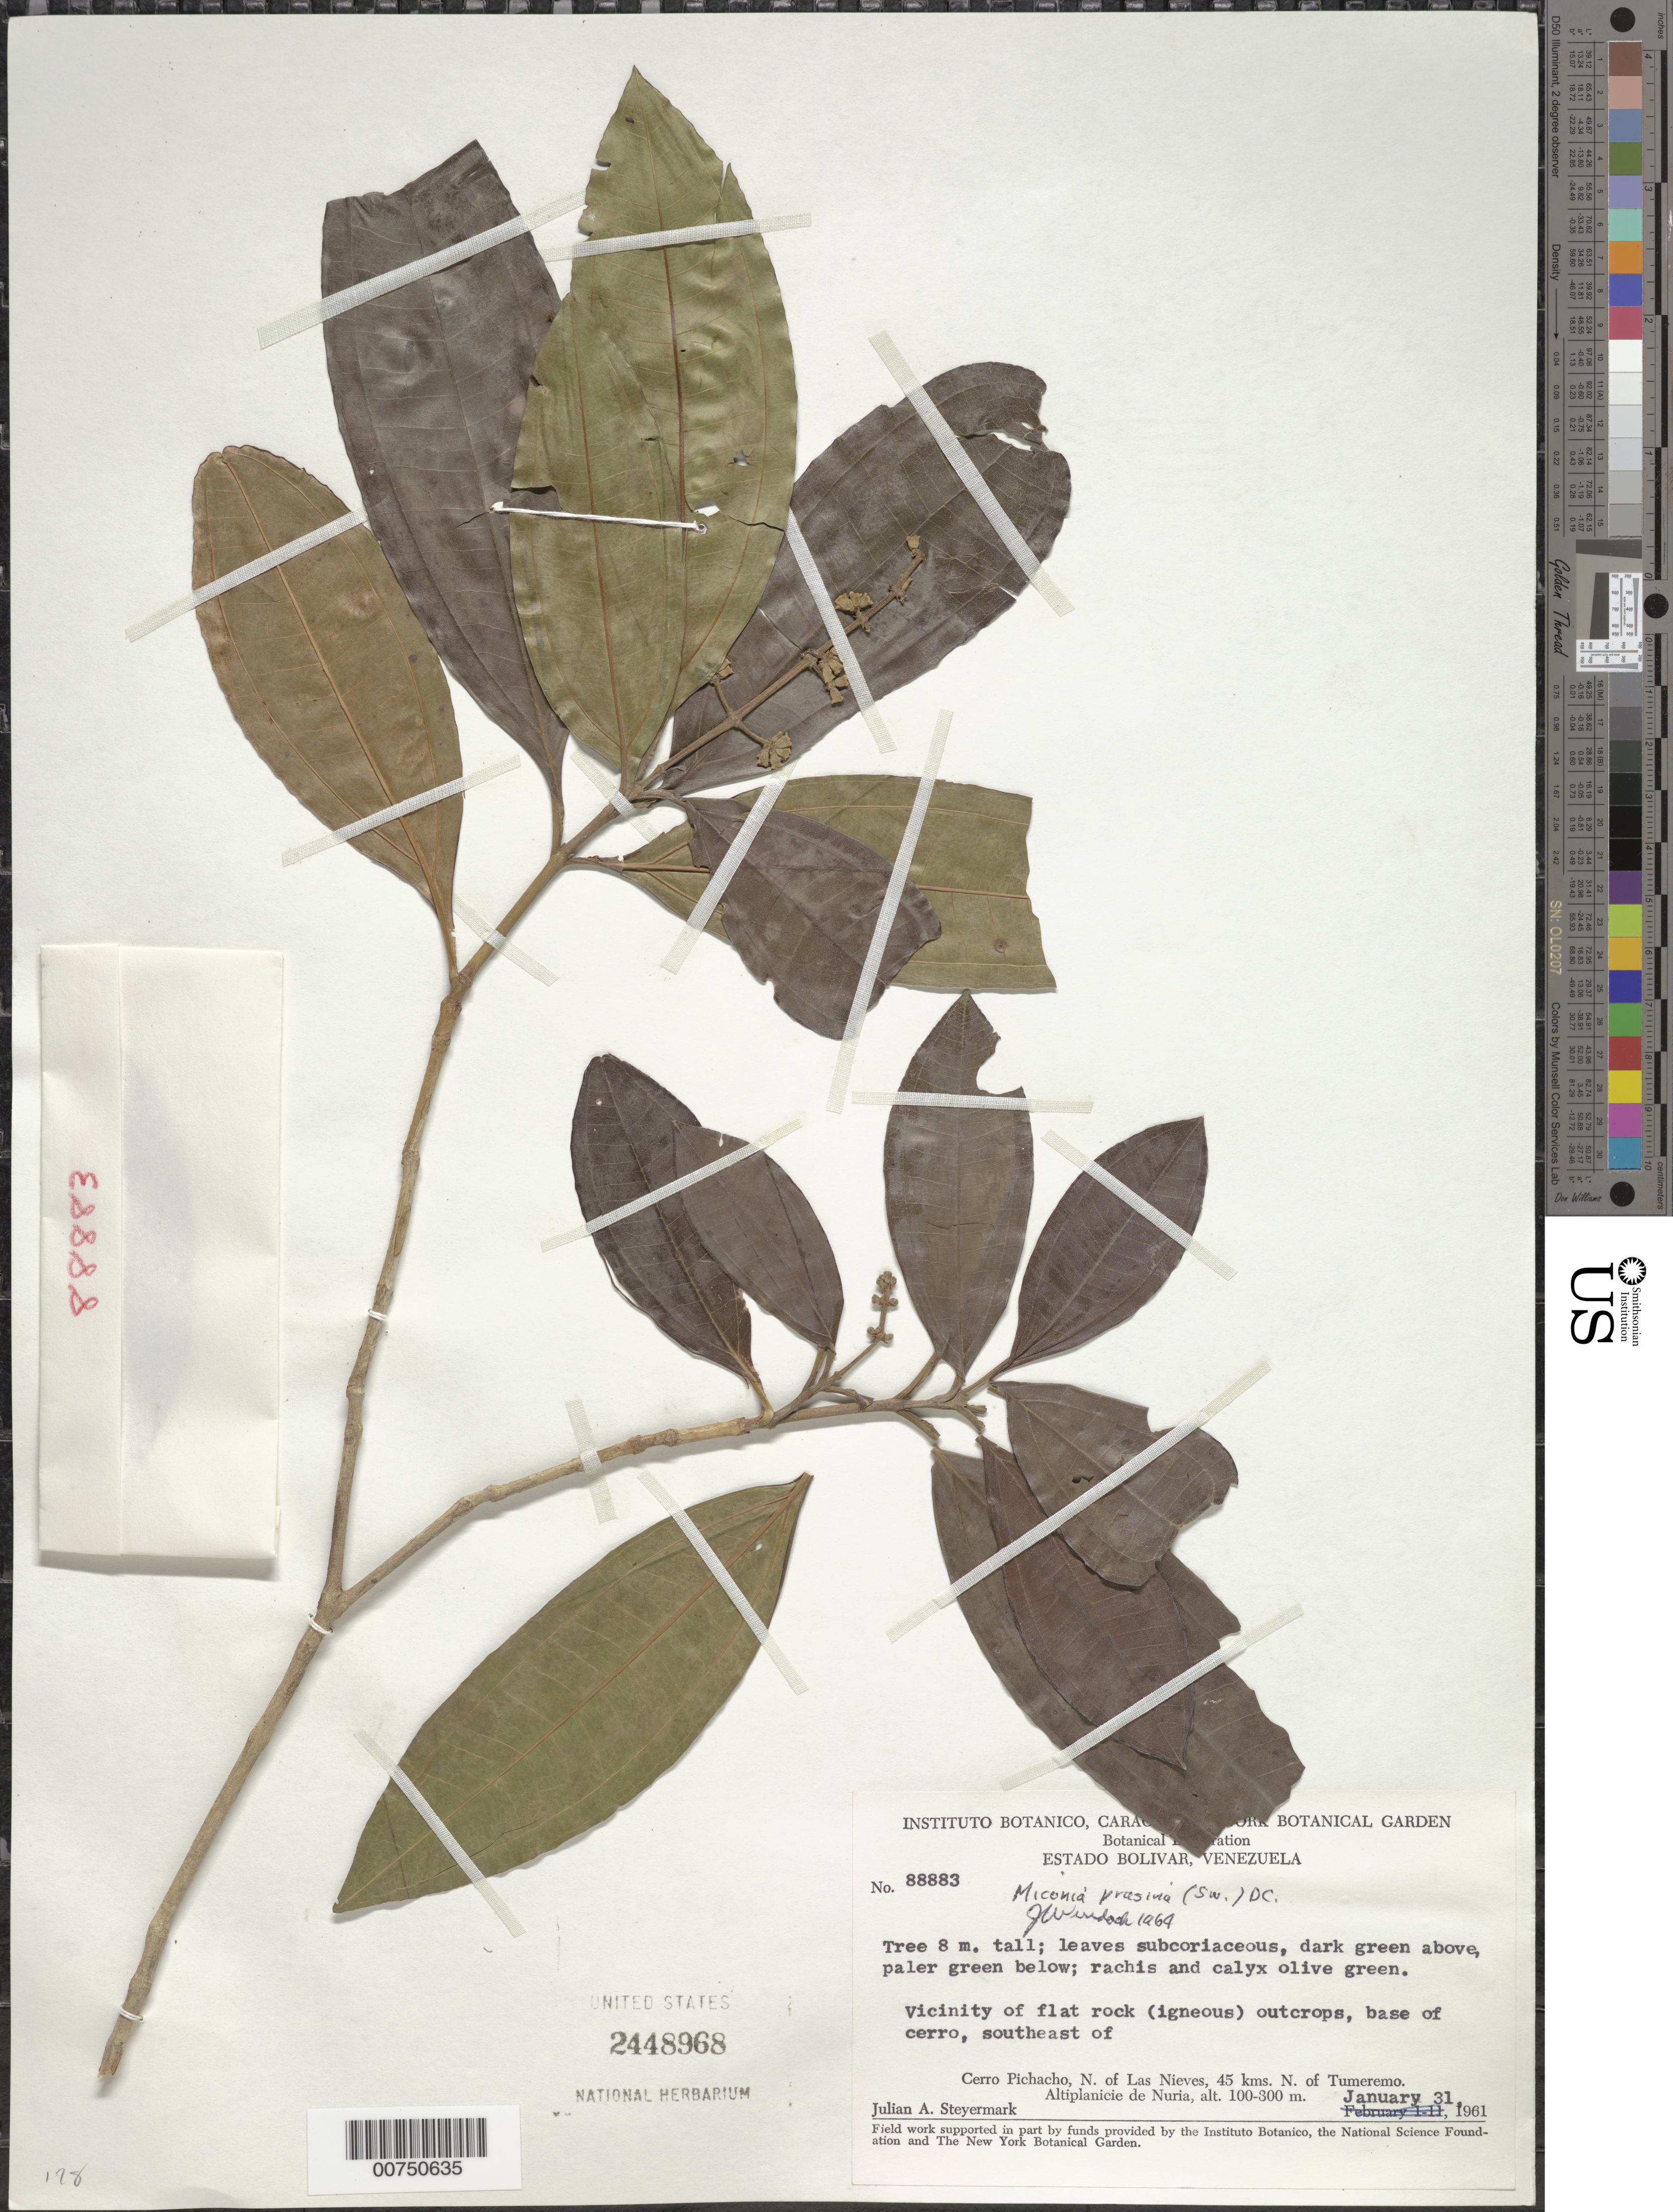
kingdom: Plantae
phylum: Tracheophyta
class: Magnoliopsida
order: Myrtales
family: Melastomataceae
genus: Miconia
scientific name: Miconia prasina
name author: (Sw.) DC.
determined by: Wurdack, John J., (US), US (UNITED STATES)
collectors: J. Steyermark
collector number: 88883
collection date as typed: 31-Jan-61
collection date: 1961-01-31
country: Venezuela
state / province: Bolívar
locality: Cerro El Picacho, SE of; N of Las Nieves, 45 km N of Tumeremo, Altiplanicie de Nuria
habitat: Base of cerro, vic of flat rock (igneous) outcrops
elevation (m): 100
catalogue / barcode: US 2448968